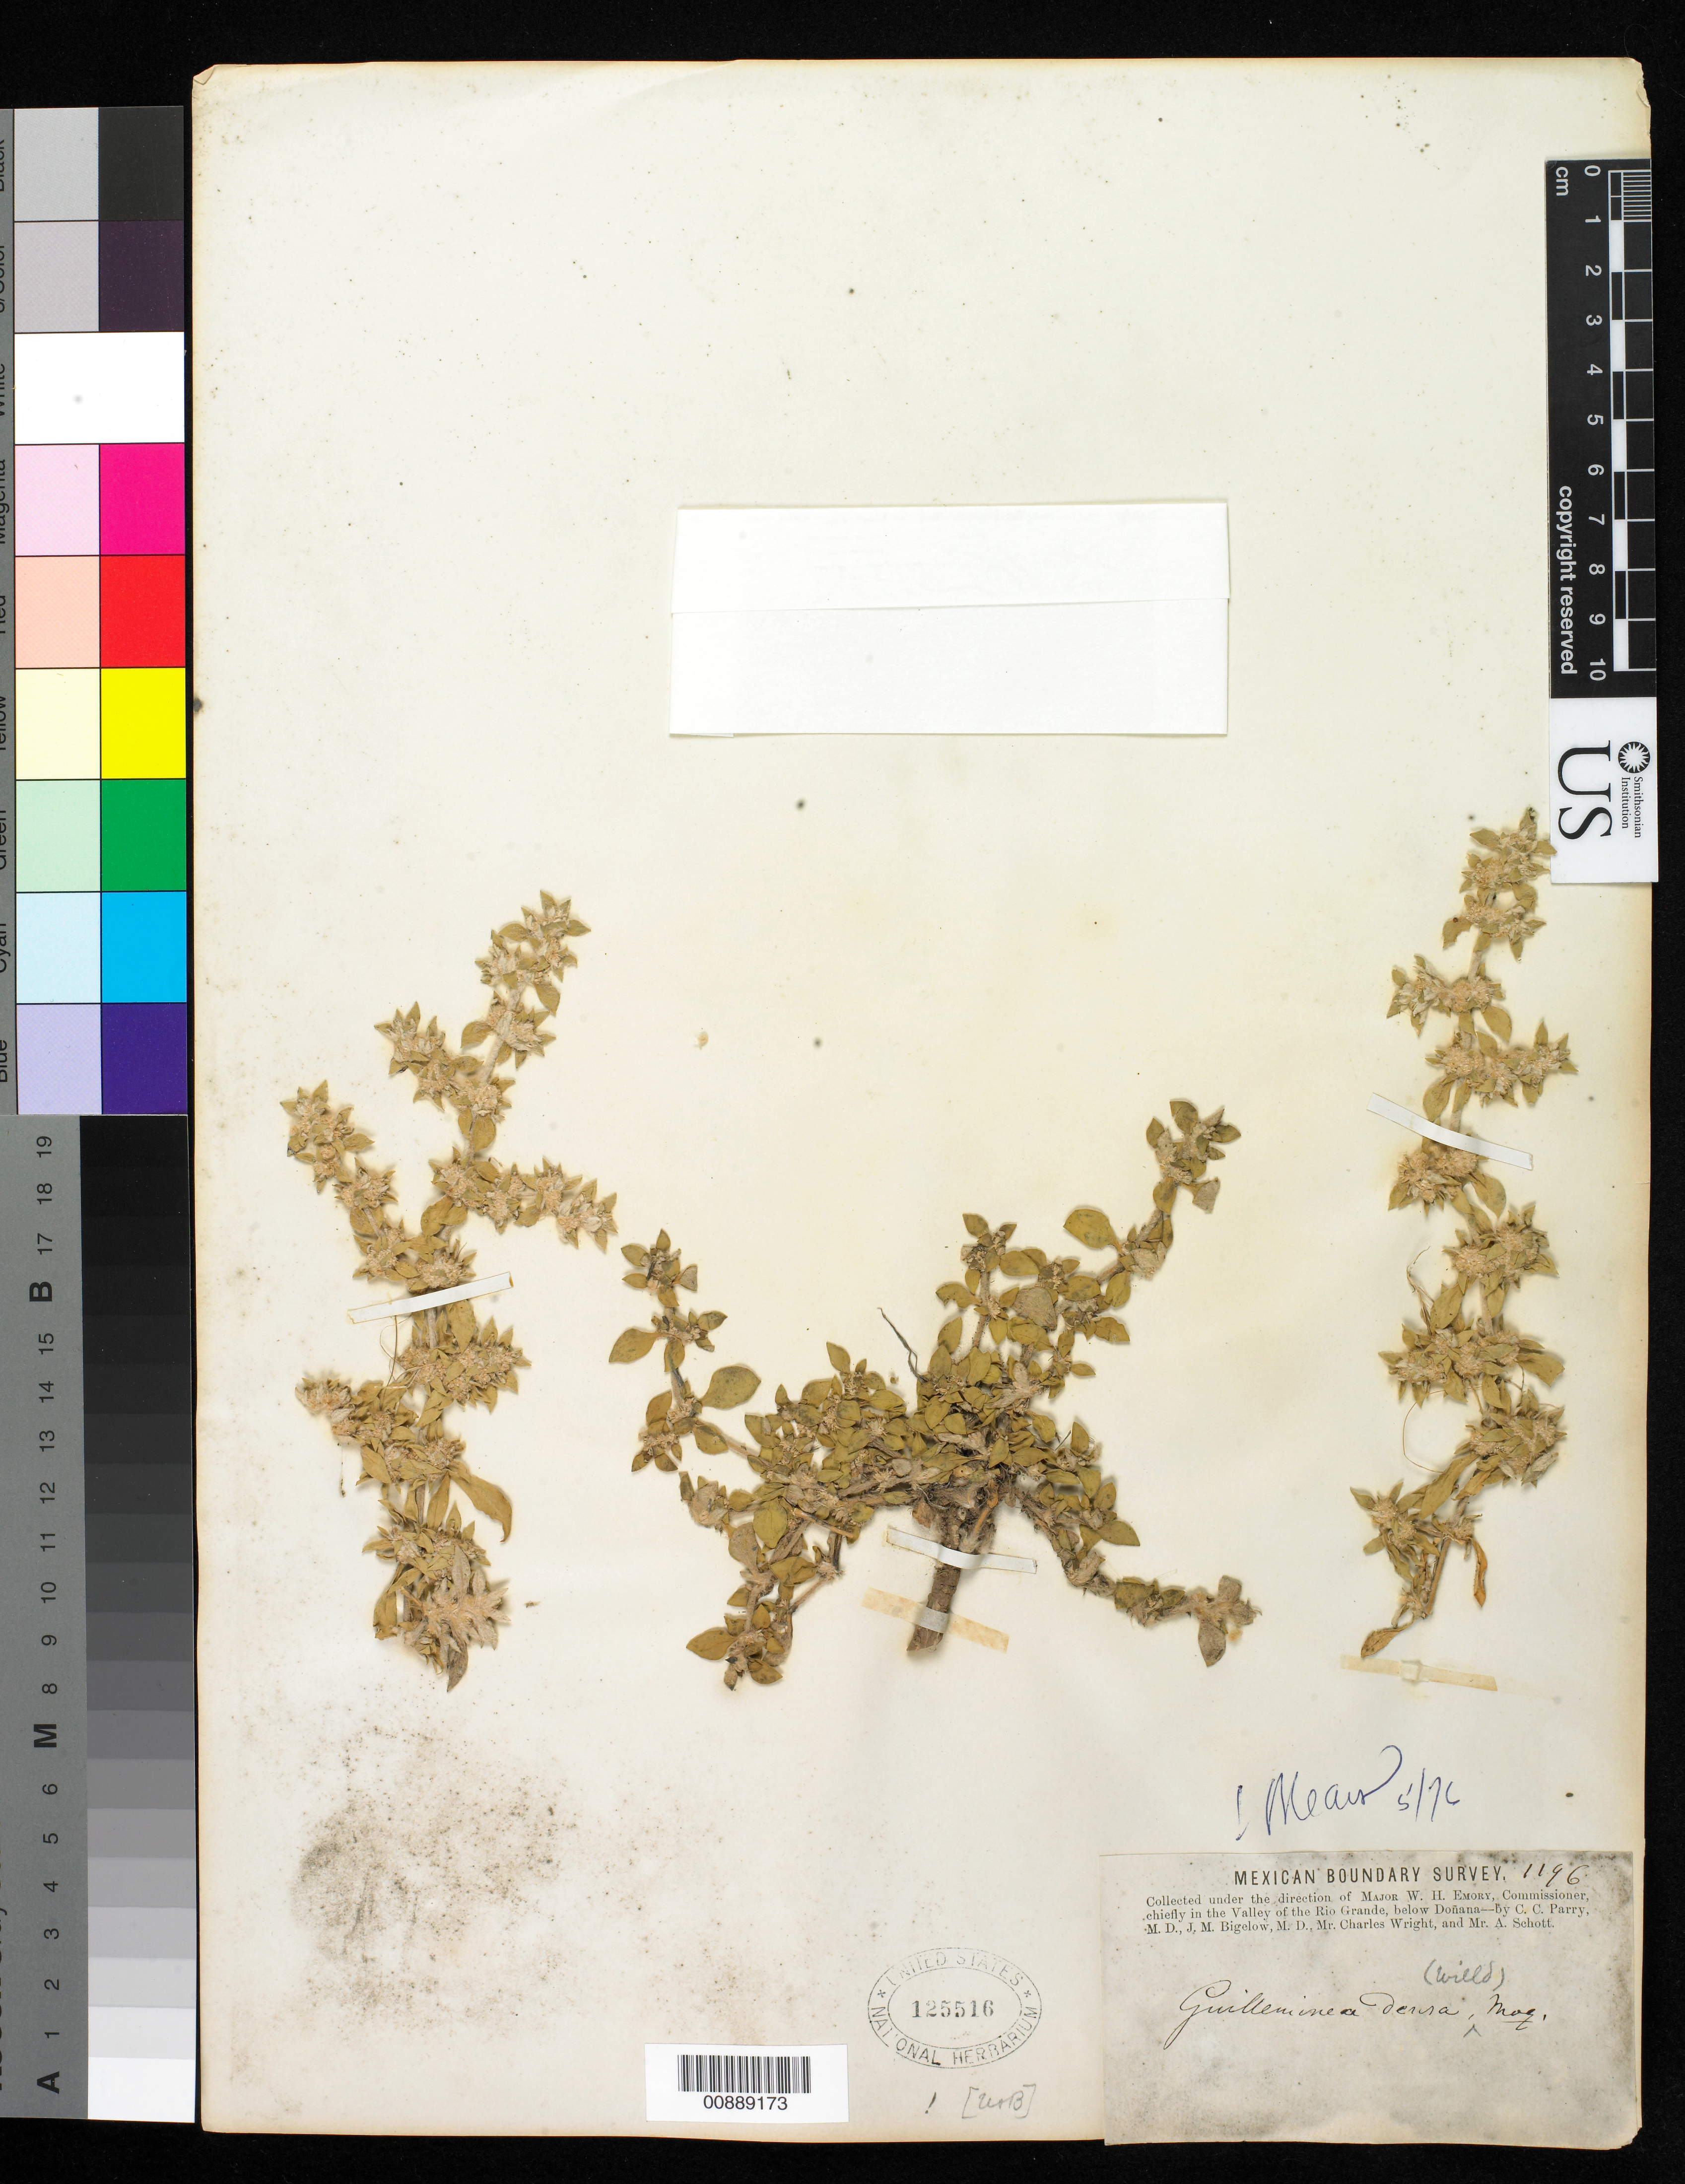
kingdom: Plantae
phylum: Tracheophyta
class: Magnoliopsida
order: Caryophyllales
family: Amaranthaceae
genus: Guilleminea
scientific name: Guilleminea densa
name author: (Humb. & Bonpl. ex Schult.) Moq.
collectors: C. C. Parry, J. M. Bigelow, C. Wright & A. C. V. Schott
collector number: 1196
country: United States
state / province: New Mexico / Texas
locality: Valley of the Rio Grande, below Doñana.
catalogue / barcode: US 125516